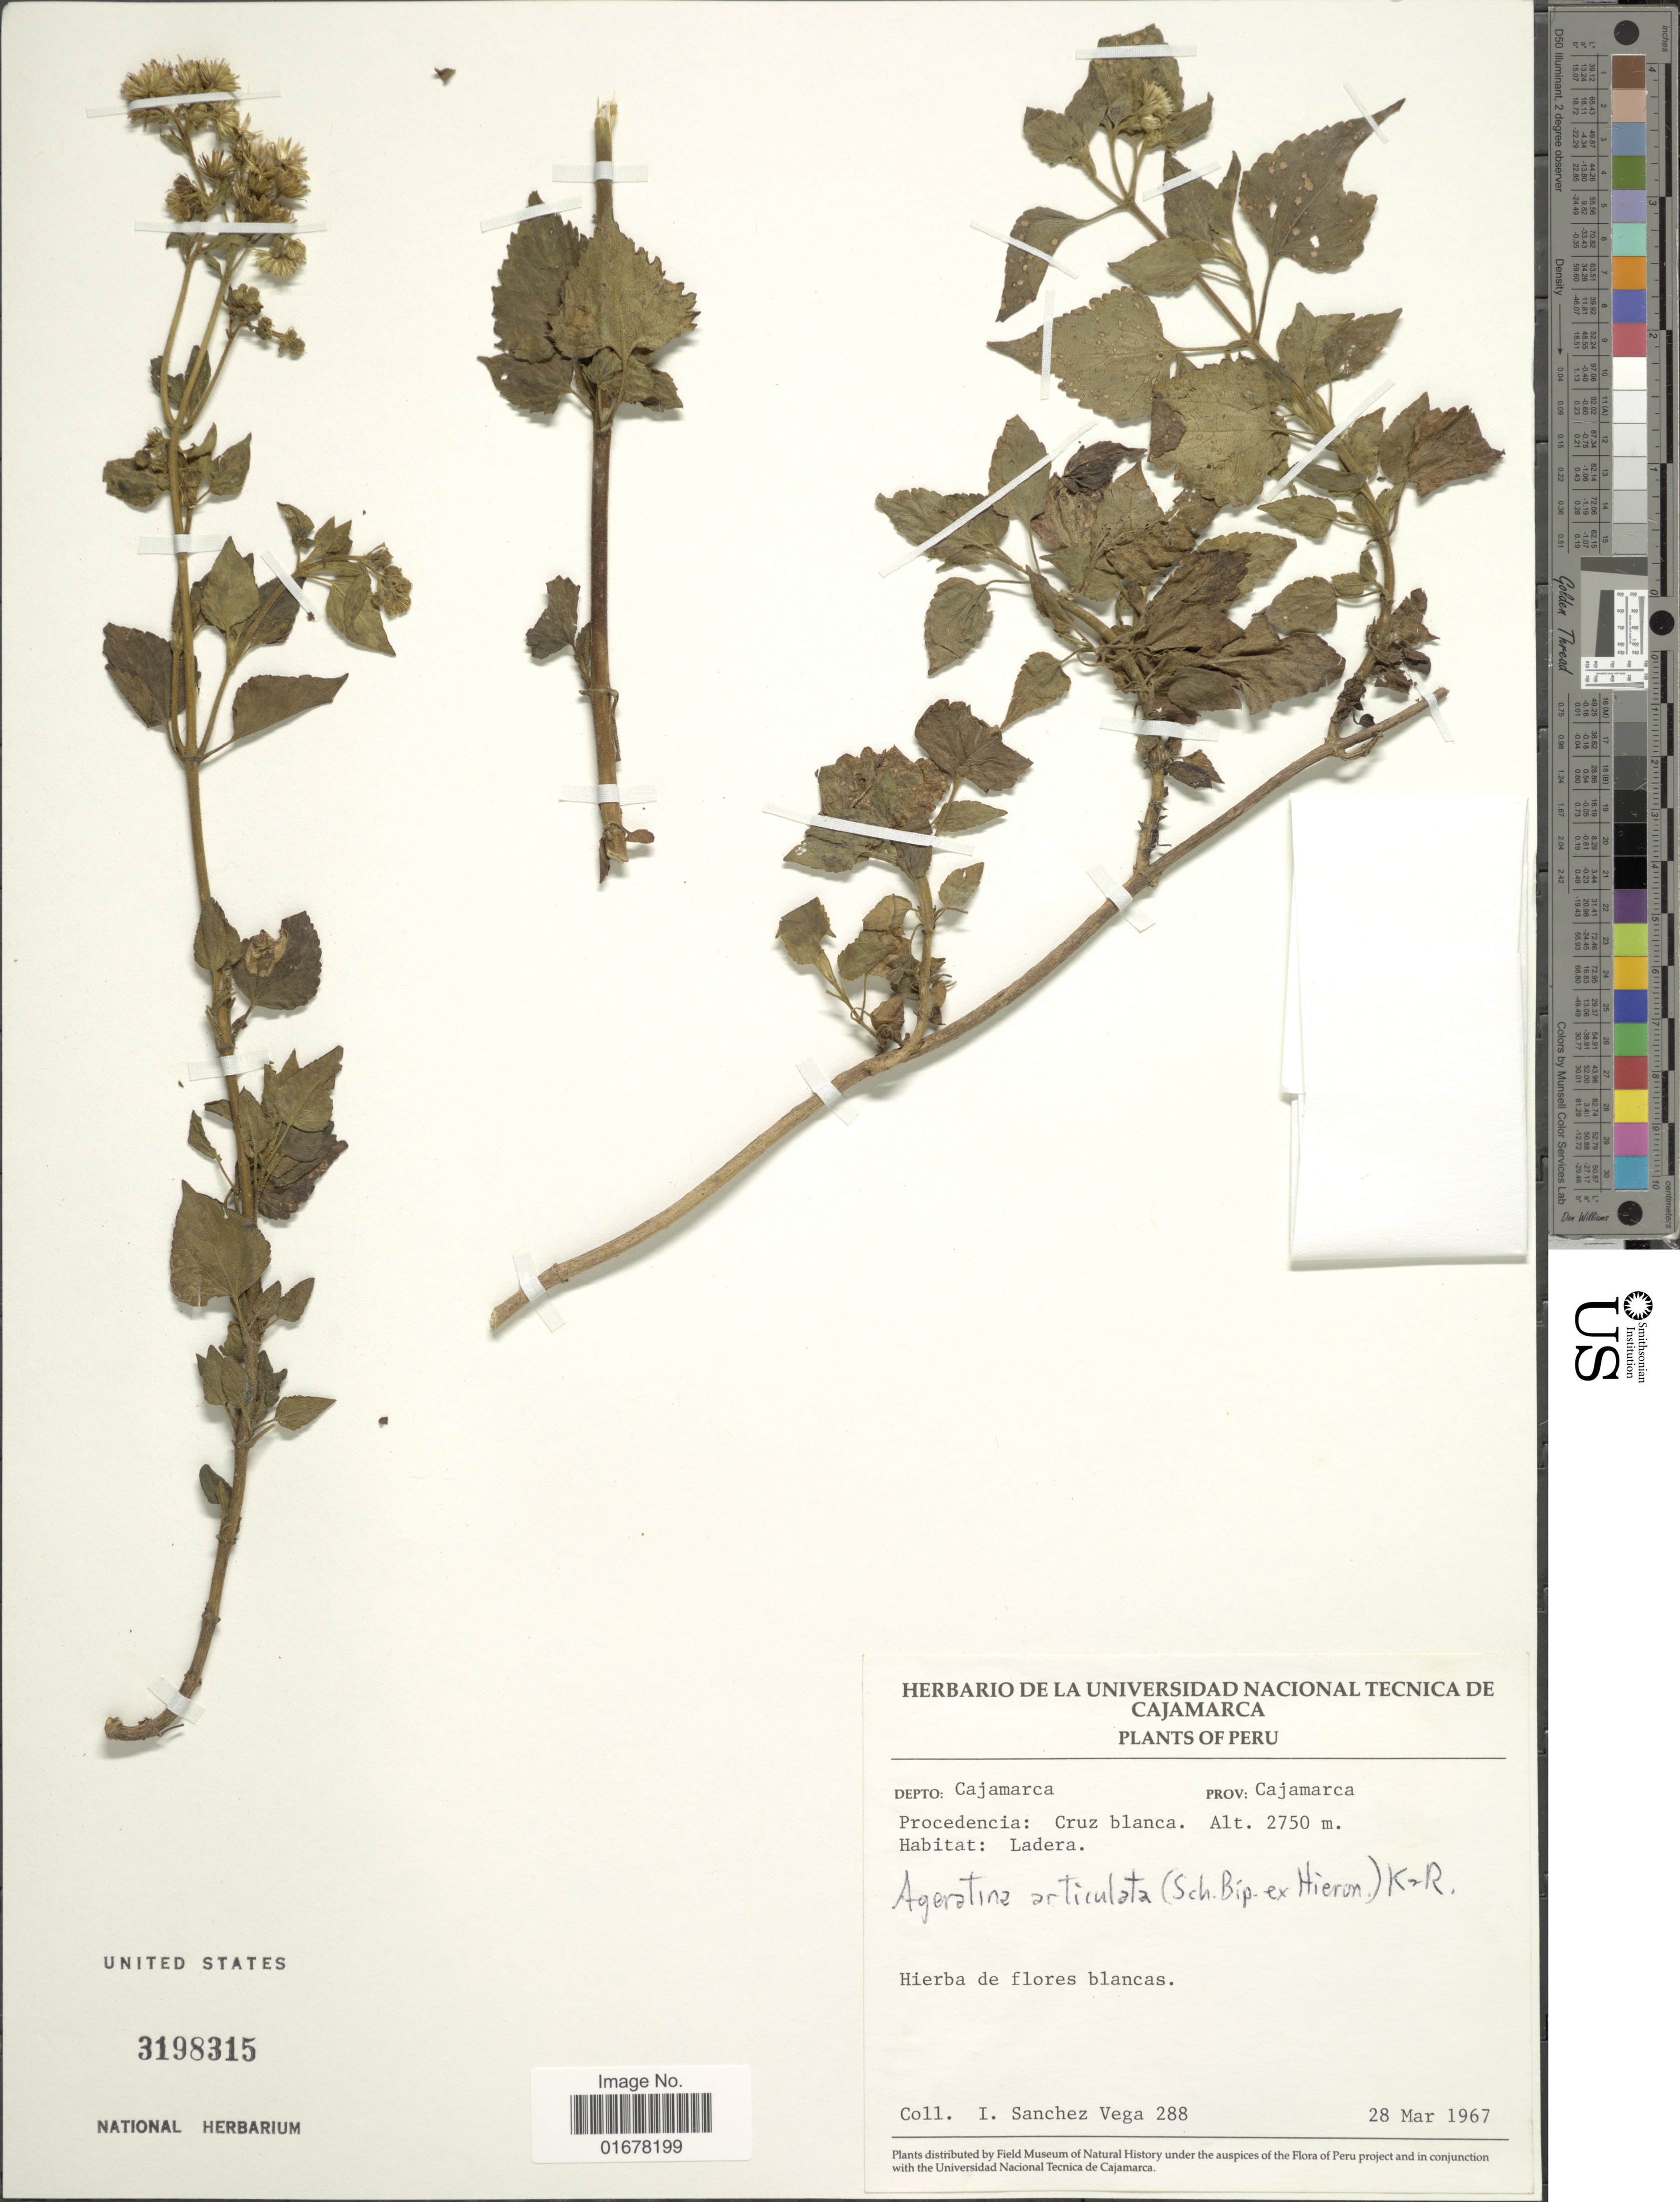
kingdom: Plantae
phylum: Tracheophyta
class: Magnoliopsida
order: Asterales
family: Asteraceae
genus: Ageratina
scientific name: Ageratina articulata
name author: (Sch. Bip. ex Hieron.) R.M. King & H. Rob.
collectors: I. Sánchez Vega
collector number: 288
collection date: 1967-03-28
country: Peru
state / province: Cajamarca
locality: Depto.: Cajamarca, Prov.: Cajamarca, Procedencia: cruz blanca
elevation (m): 2750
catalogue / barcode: US 3198315